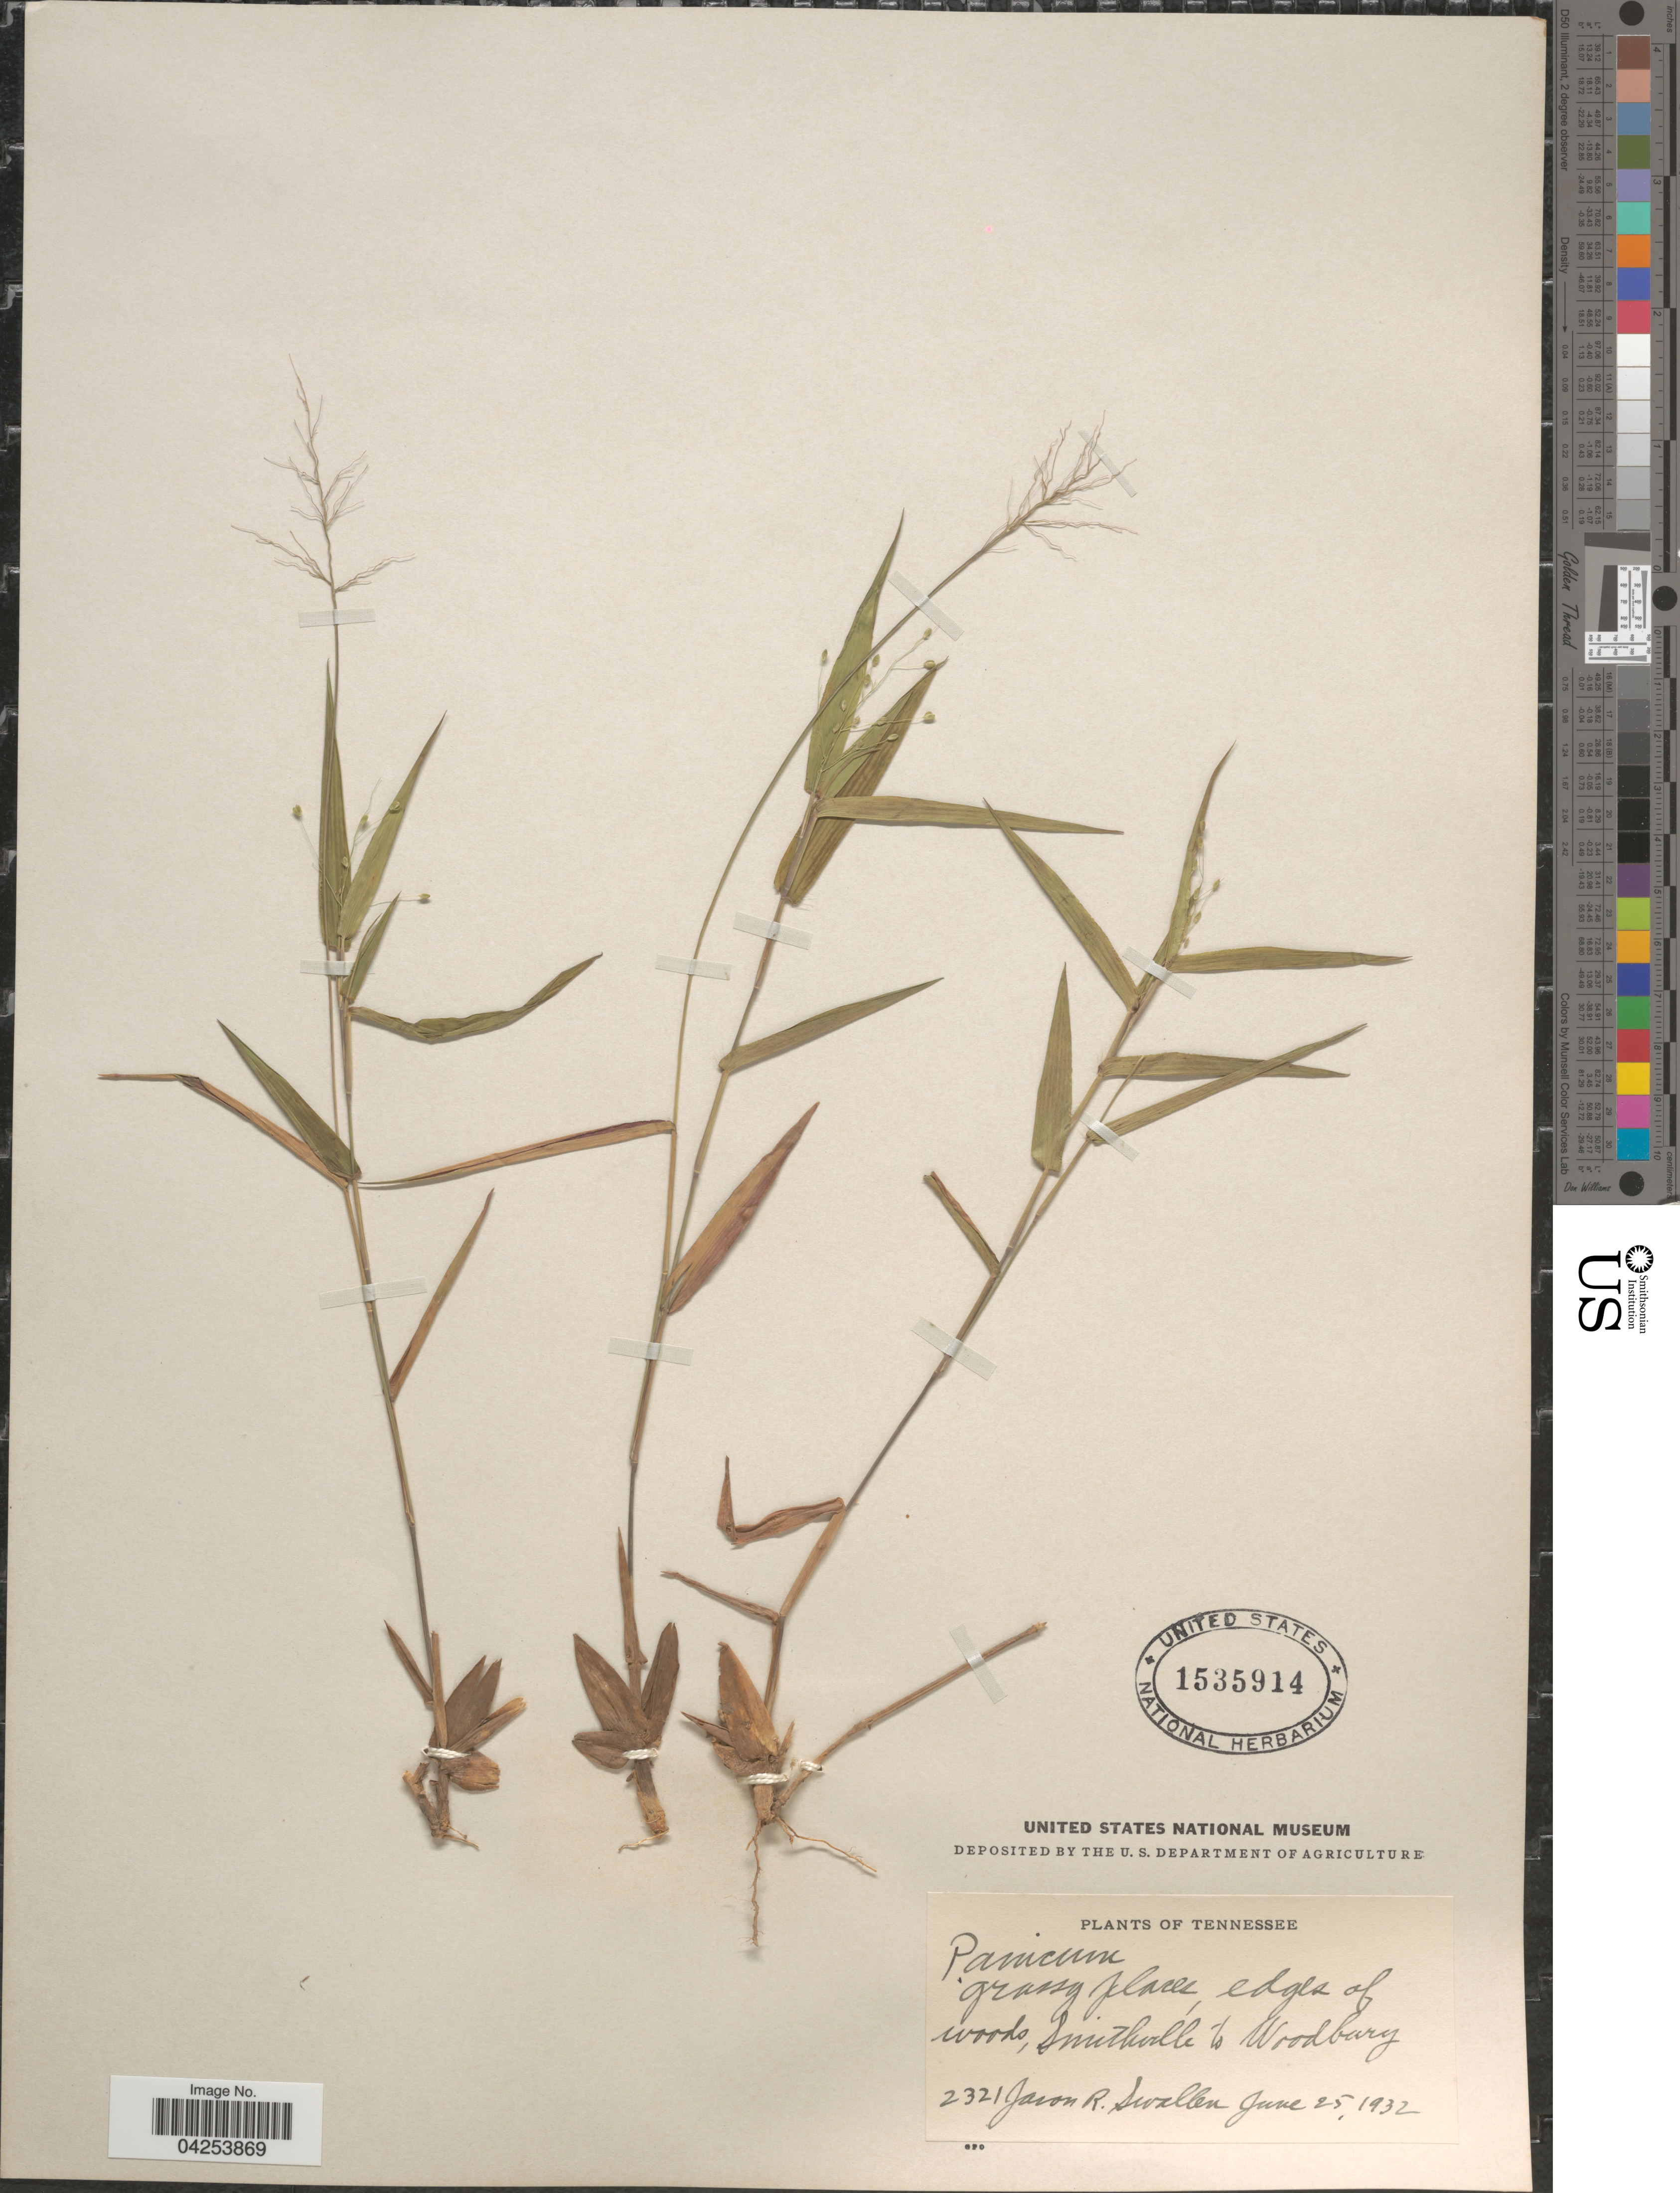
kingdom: Plantae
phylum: Tracheophyta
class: Liliopsida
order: Poales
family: Poaceae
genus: Dichanthelium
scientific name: Dichanthelium commutatum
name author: (Schult.) Gould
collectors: J. R. Swallen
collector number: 2321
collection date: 1932-06-25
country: United States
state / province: Tennessee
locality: Grassy places, edges of woods, Smithville to Woodburg.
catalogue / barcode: US 1535914